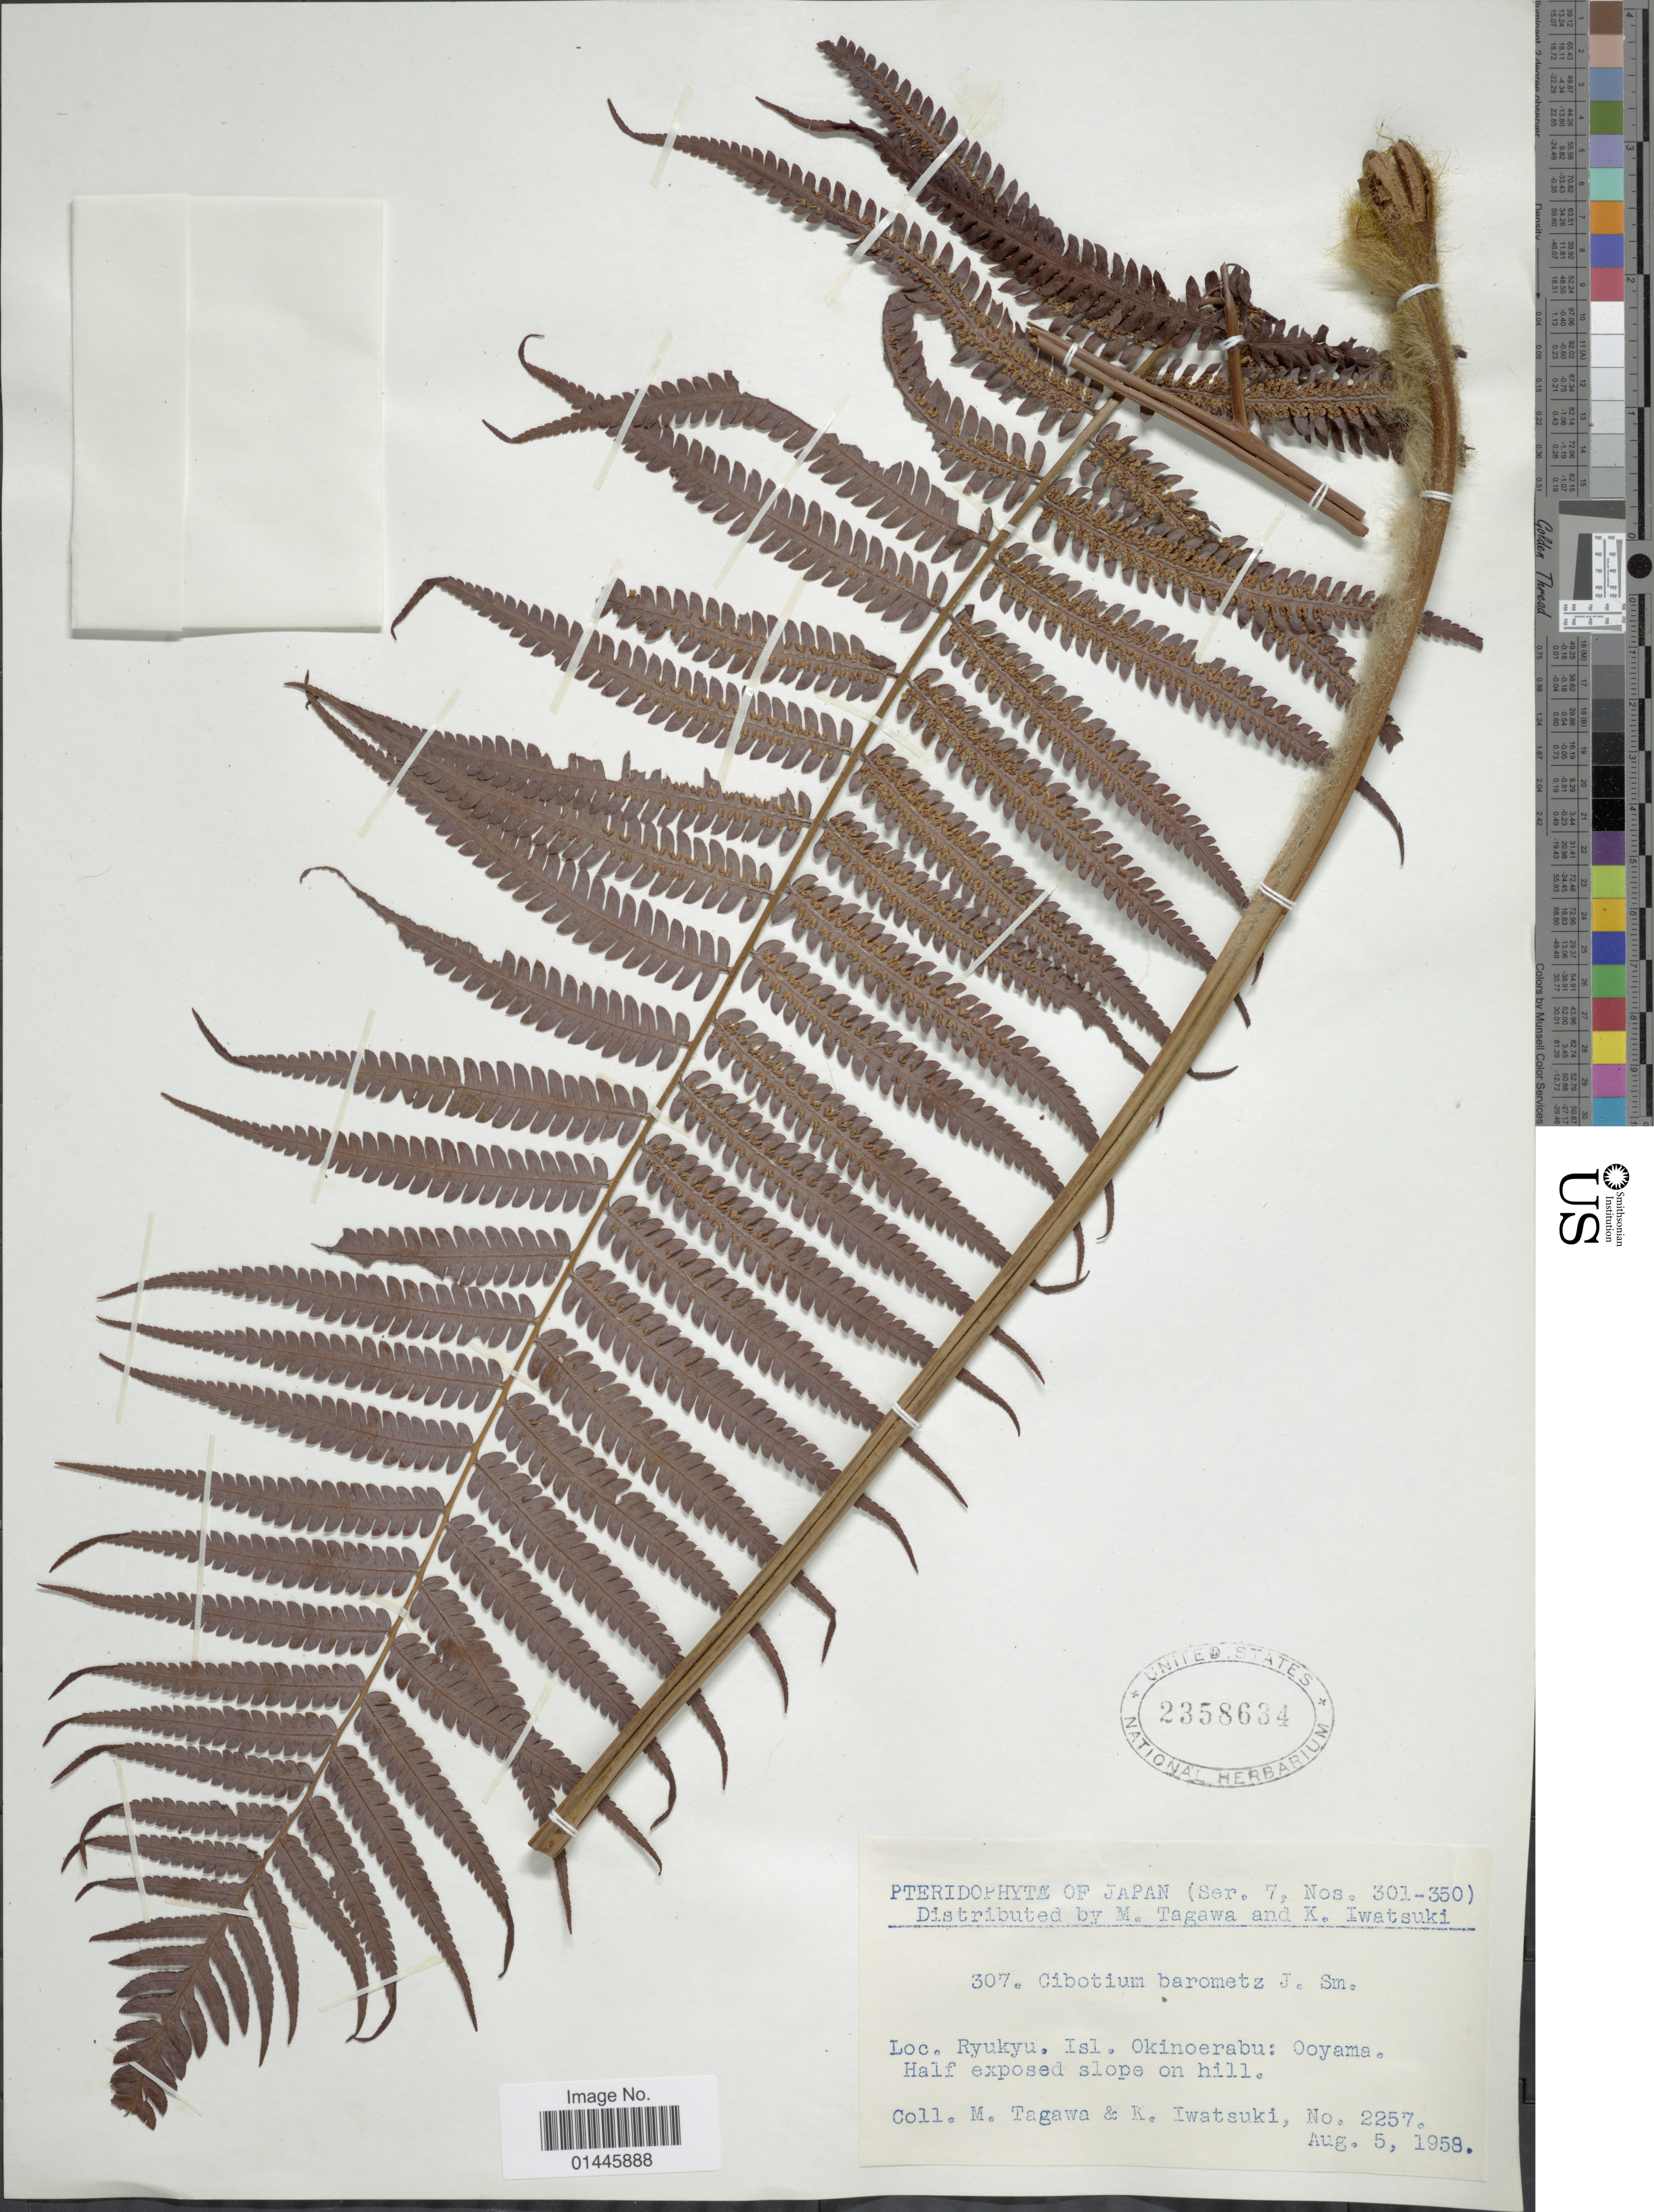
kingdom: Plantae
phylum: Tracheophyta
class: Polypodiopsida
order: Cyatheales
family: Cibotiaceae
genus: Cibotium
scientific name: Cibotium barometz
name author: (L.) J. Sm.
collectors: M. Tagawa & K. Iwatsuki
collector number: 2257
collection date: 1958-08-05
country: Japan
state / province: Okinawa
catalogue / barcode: US 2358634